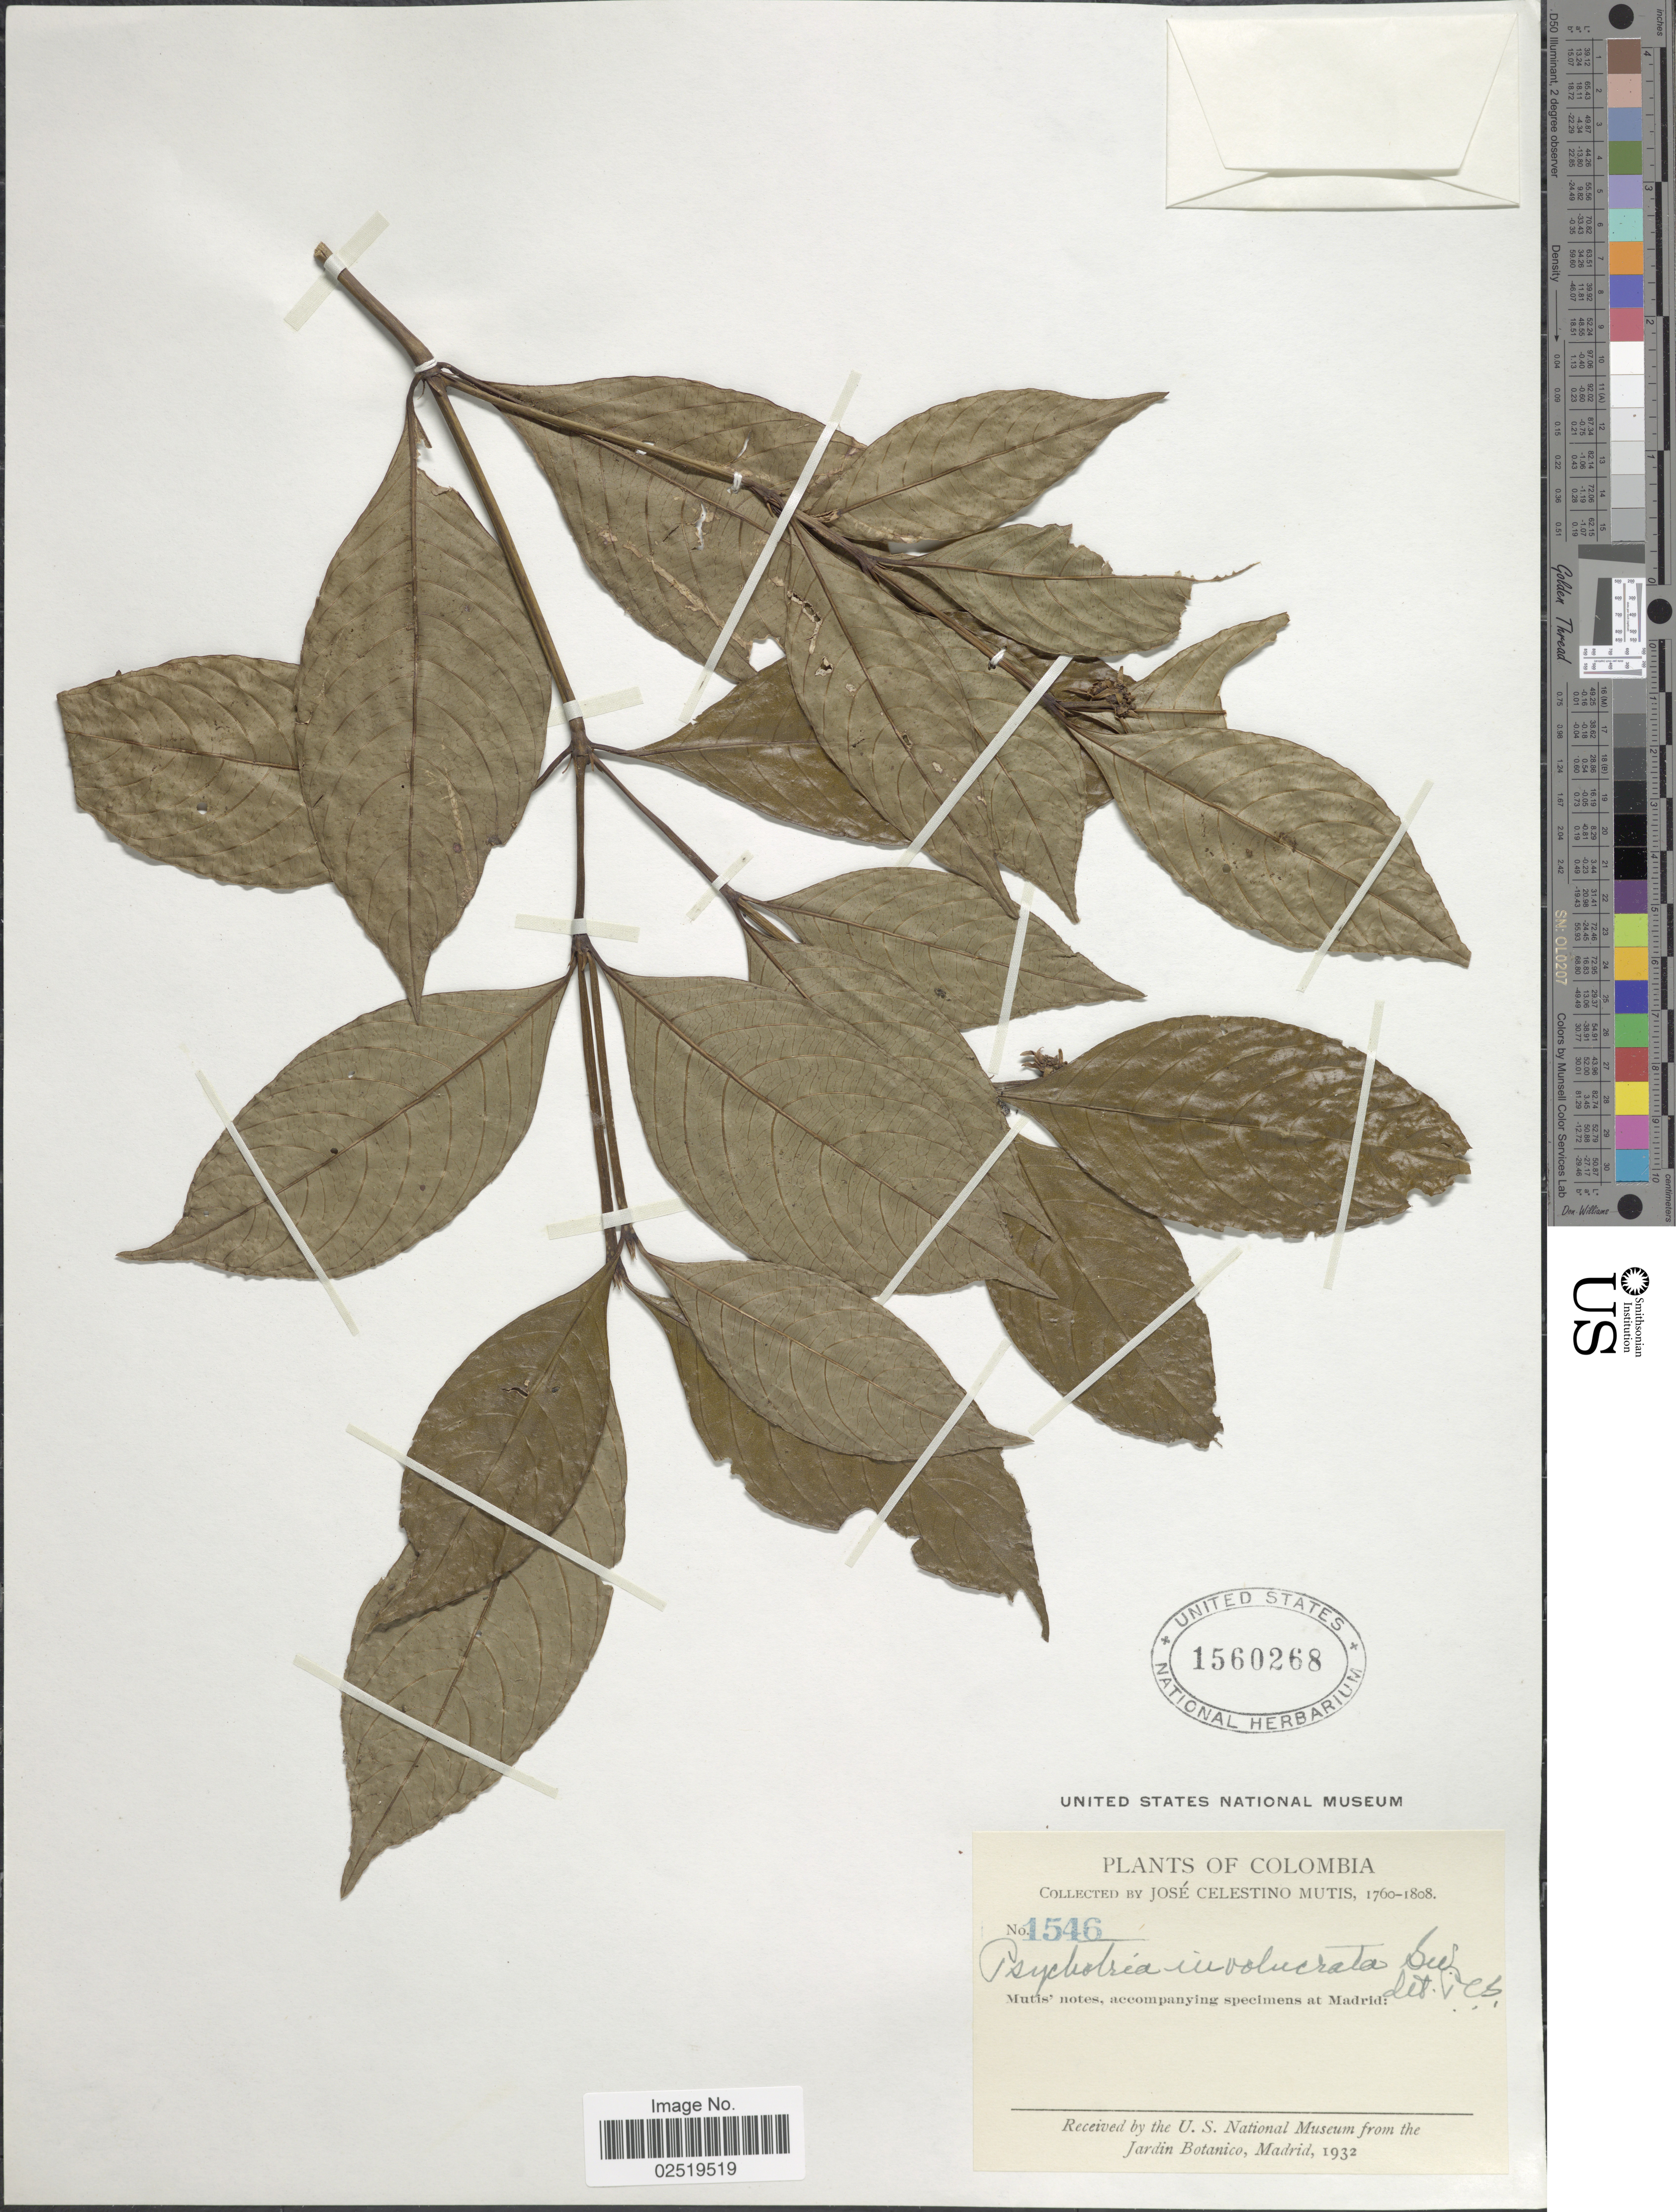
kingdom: Plantae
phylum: Tracheophyta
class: Magnoliopsida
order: Gentianales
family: Rubiaceae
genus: Psychotria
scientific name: Psychotria involucrata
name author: Sw.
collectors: J. C. B. Mutis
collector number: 1546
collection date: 1760/1808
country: Colombia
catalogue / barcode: US 1560268